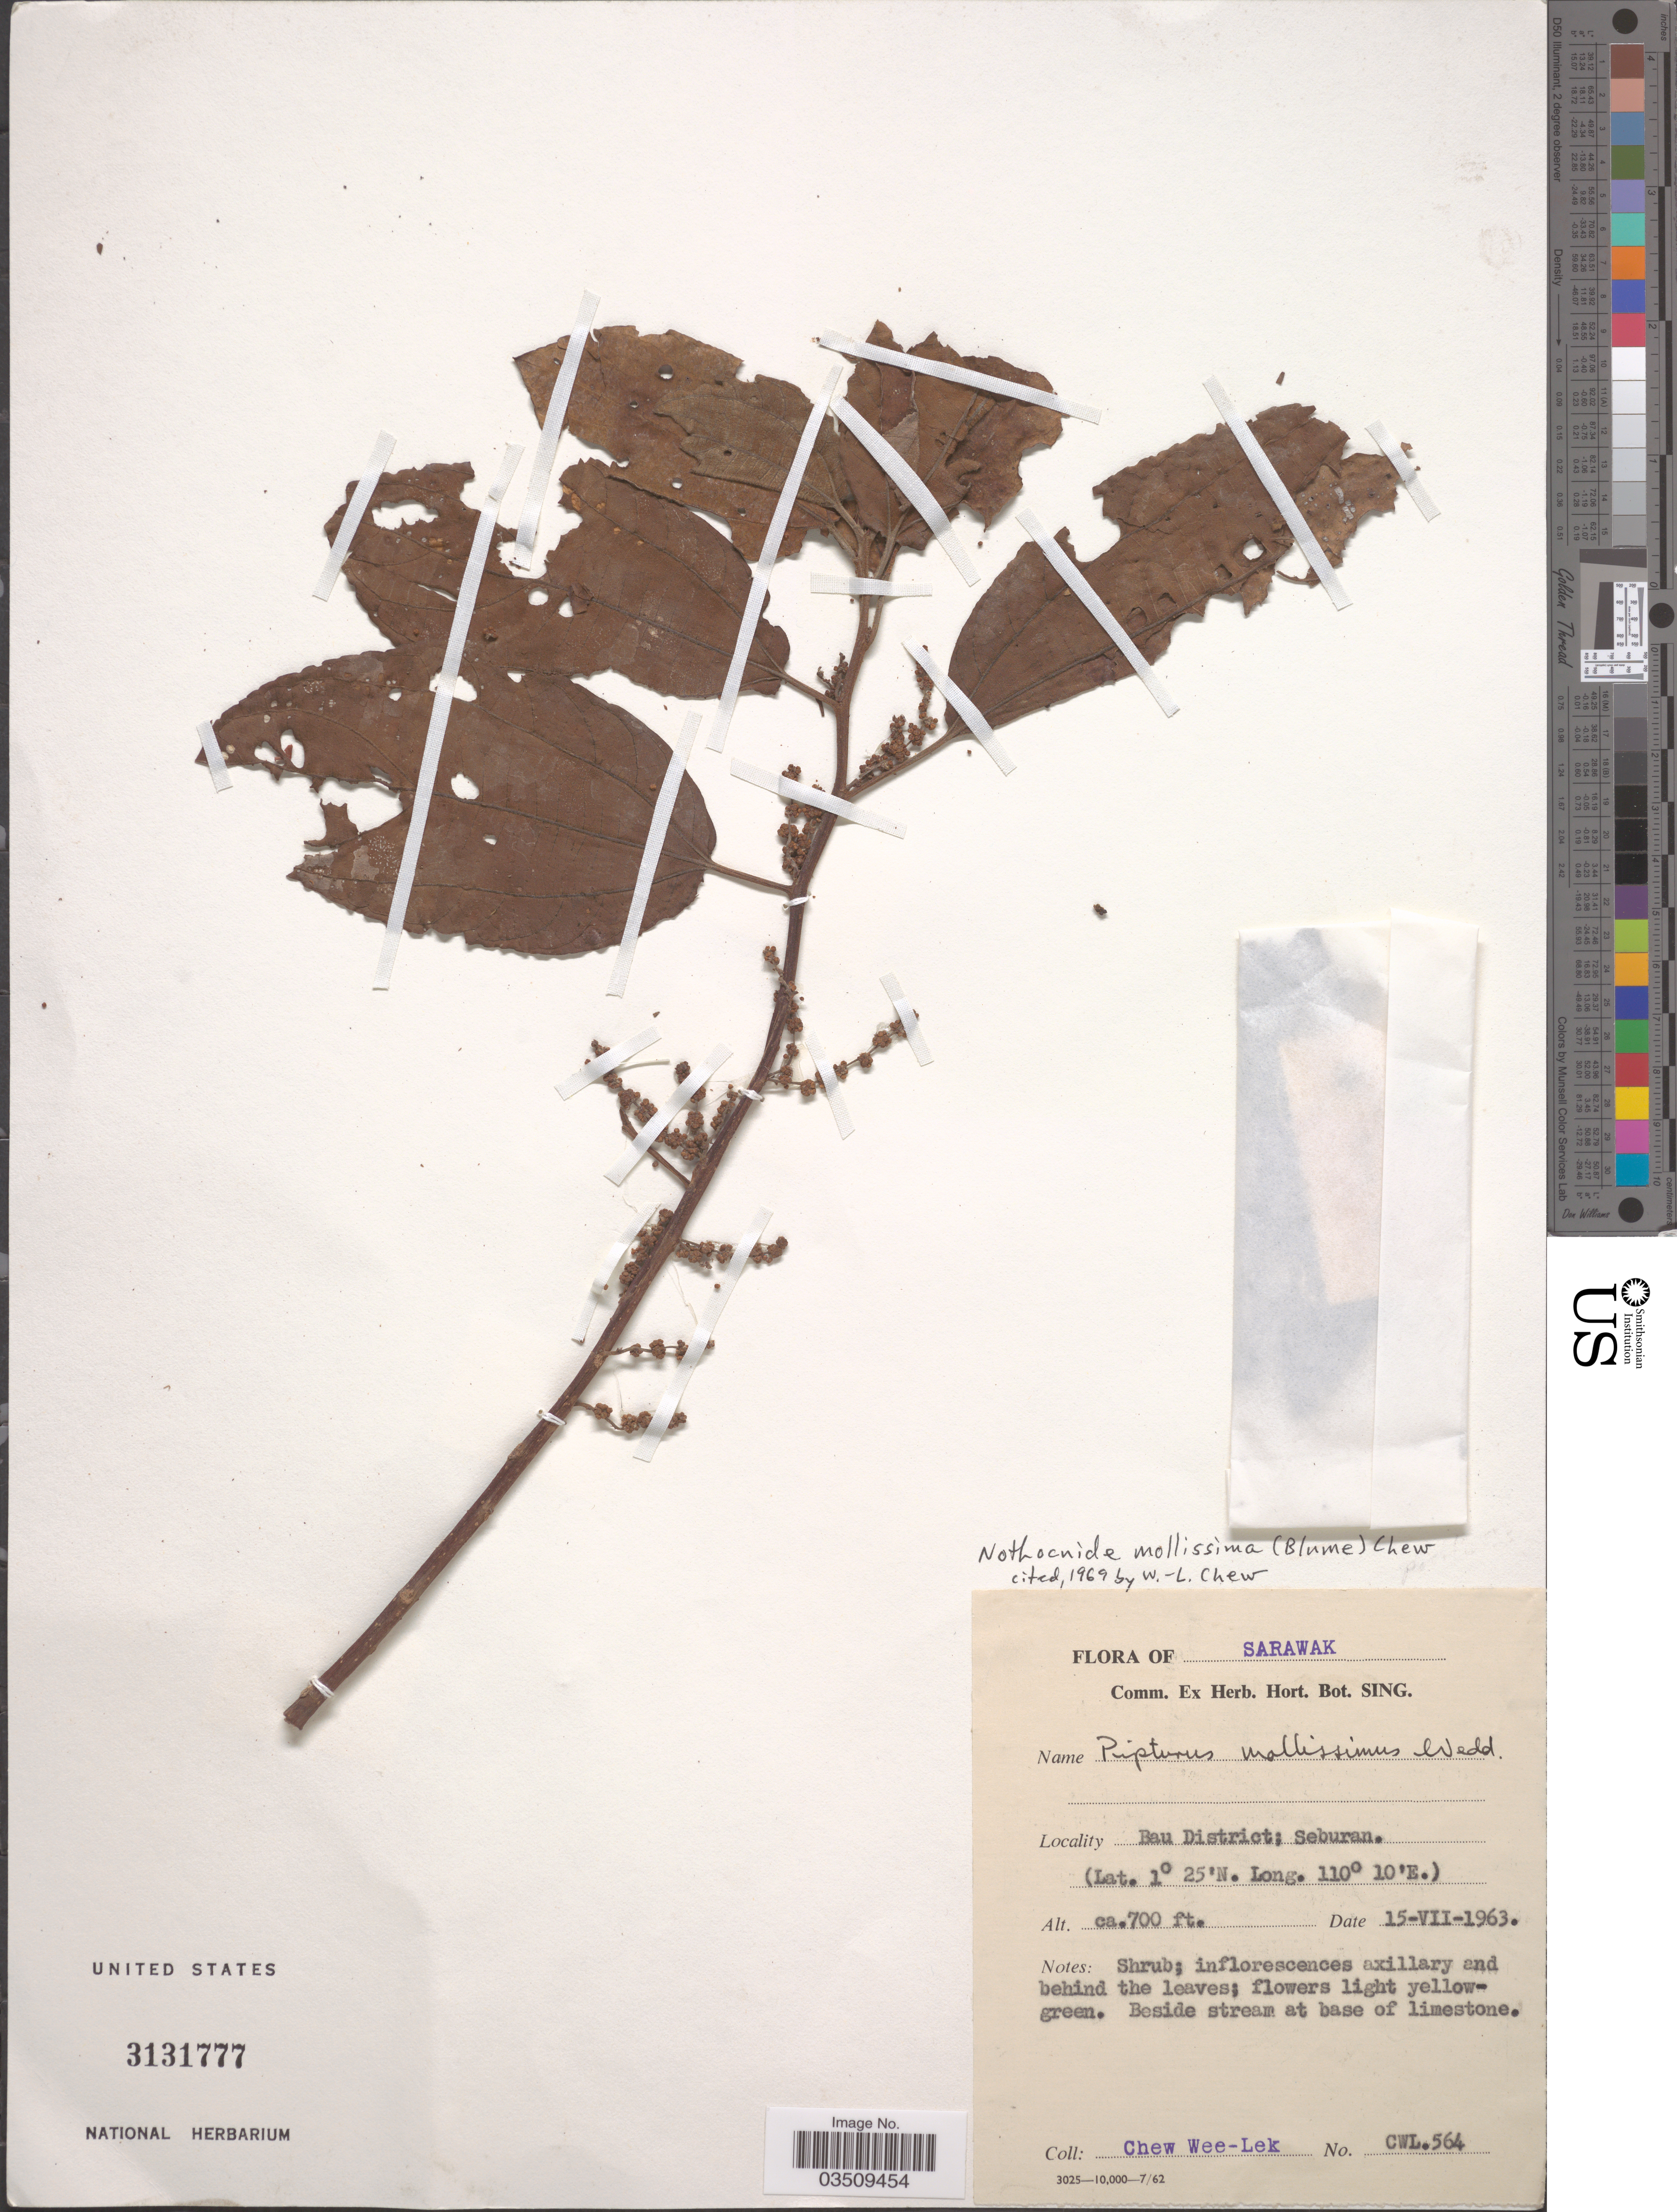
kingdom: Plantae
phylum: Tracheophyta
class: Magnoliopsida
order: Rosales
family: Urticaceae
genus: Nothocnide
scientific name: Nothocnide mollissima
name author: (Blume) Chew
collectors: C. Wee-Lek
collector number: CWL564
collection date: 1963-07-15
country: Malaysia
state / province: Sarawak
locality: Bau District; Seburan.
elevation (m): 213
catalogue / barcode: US 3131777